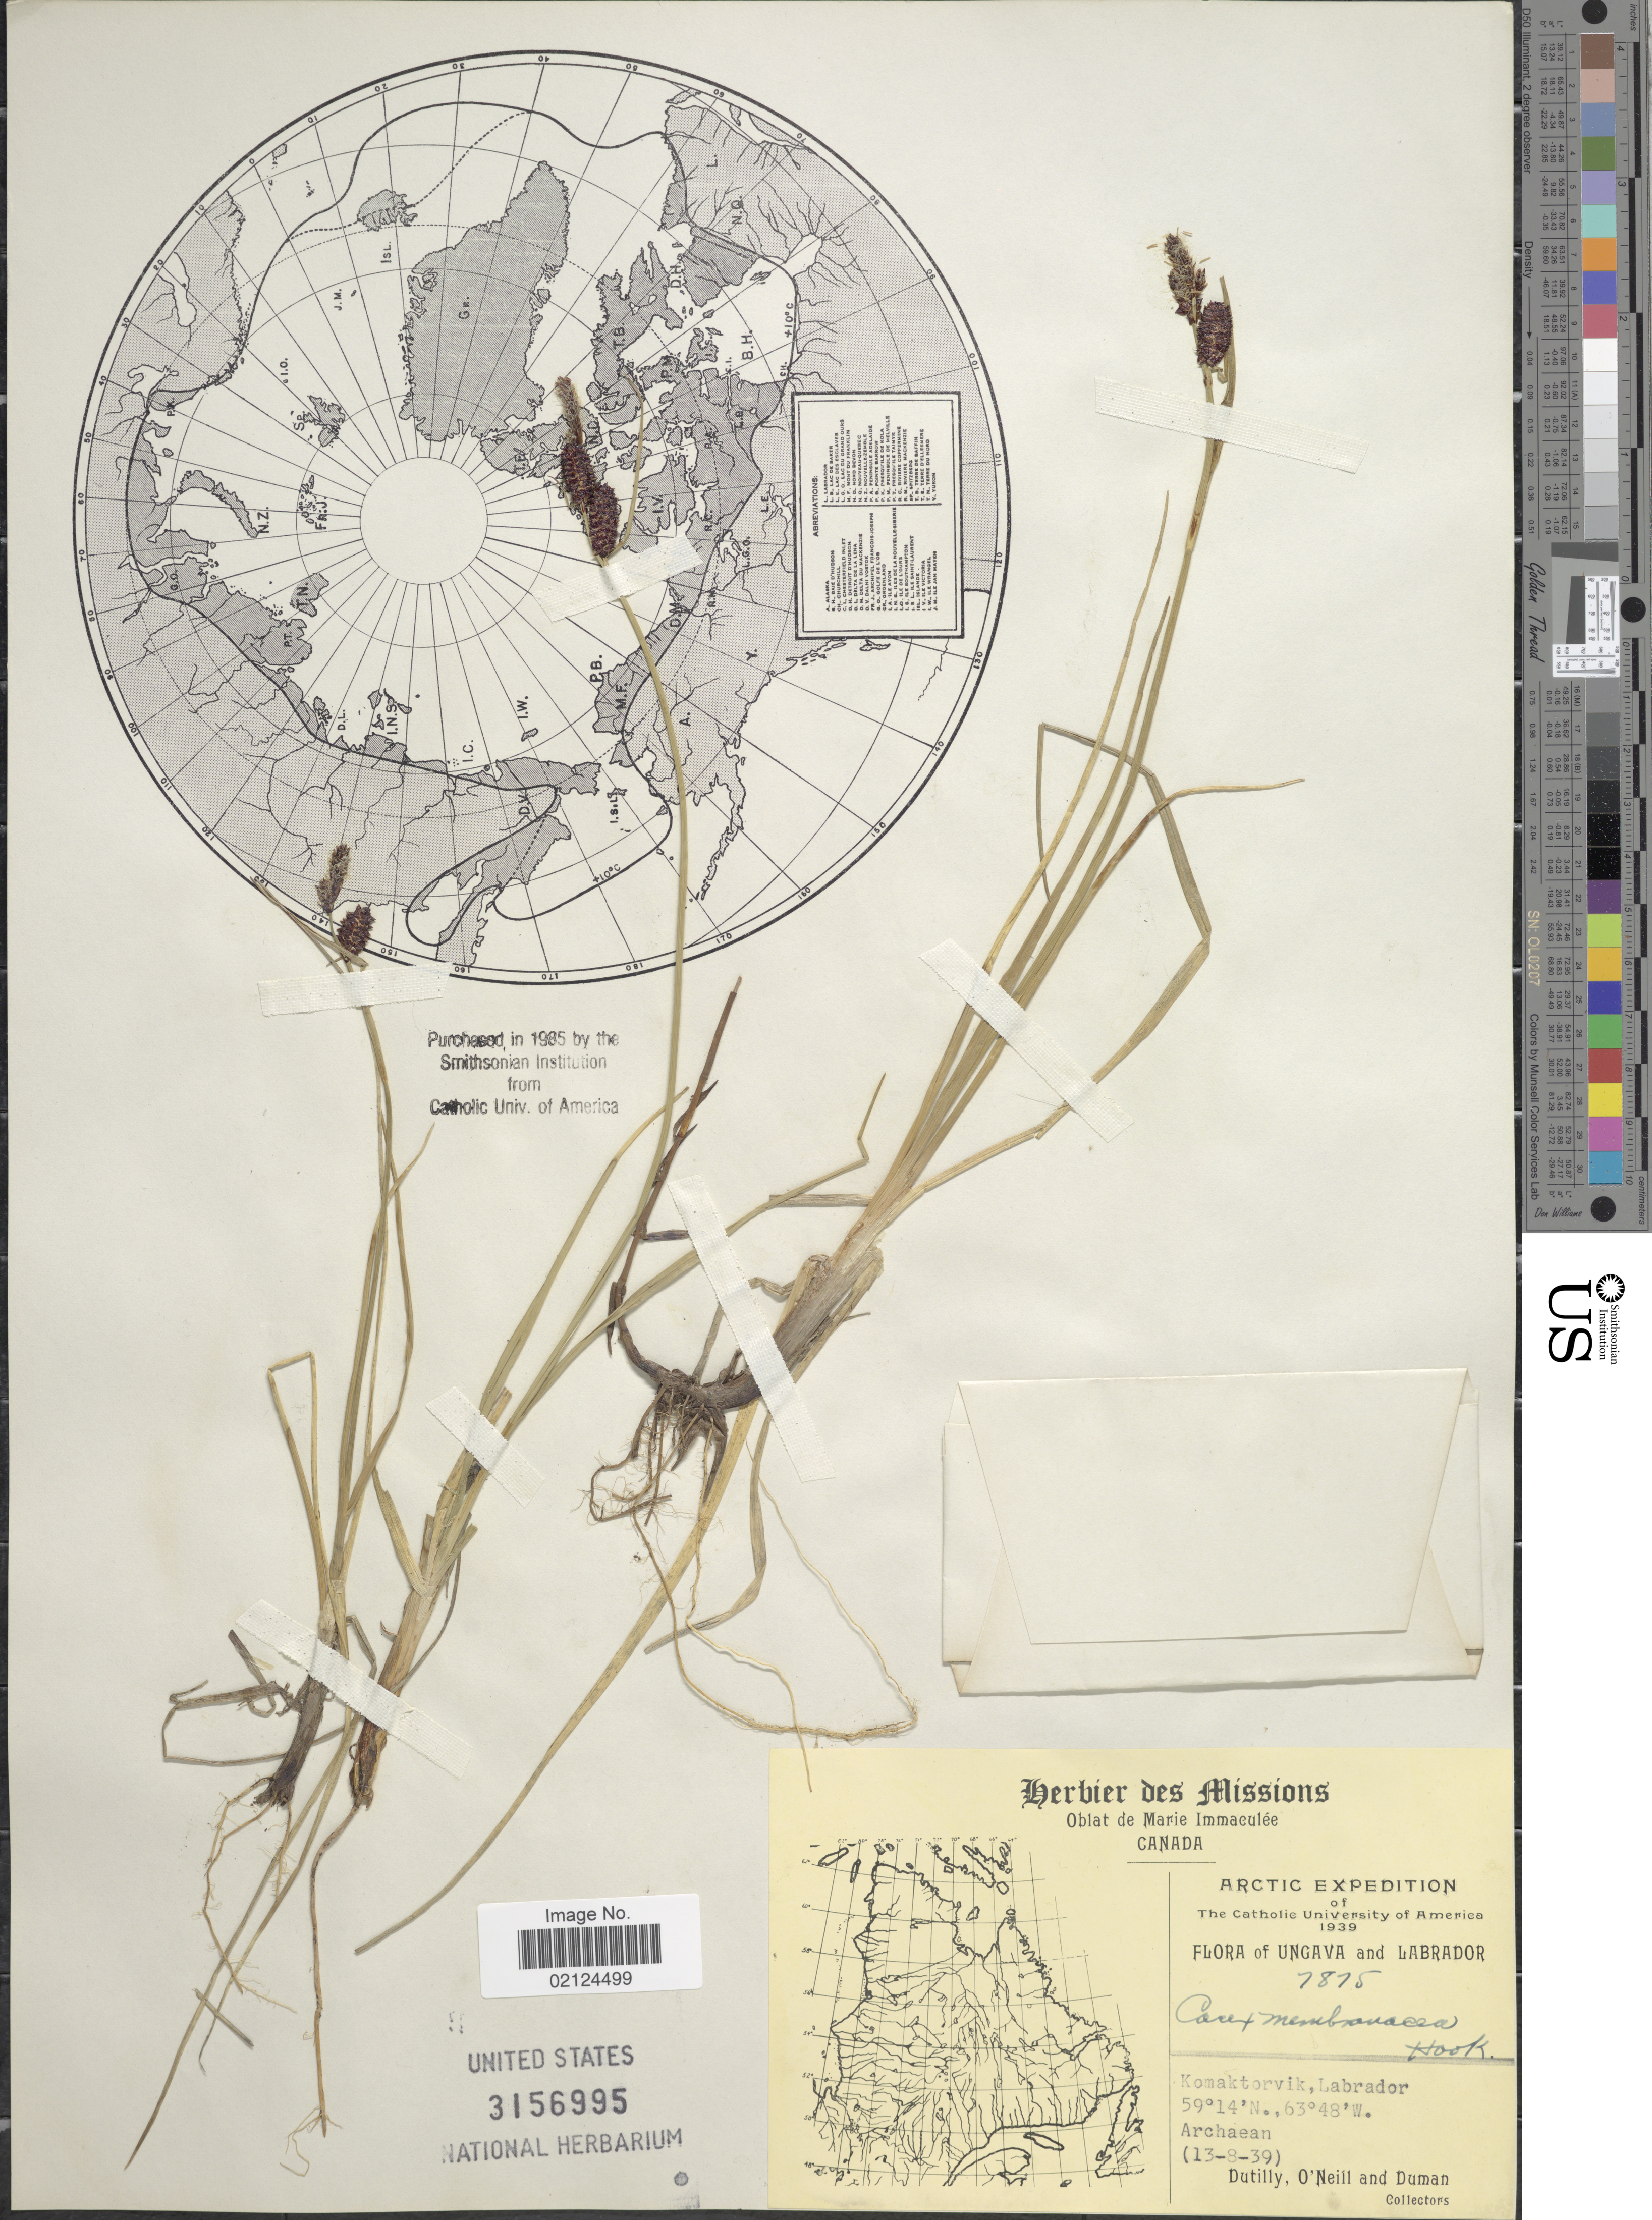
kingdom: Plantae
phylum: Tracheophyta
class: Liliopsida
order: Poales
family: Cyperaceae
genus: Carex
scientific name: Carex membranacea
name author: Hook.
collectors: -. Dutilly, O' Neill & -. Duman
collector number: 7875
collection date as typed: Transcribed d/m/y: 13/8/39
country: Canada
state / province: Newfoundland and Labrador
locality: Ungava and Labrador [unsure placement] Komaktorvik, Labrador. Arctic.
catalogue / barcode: US 3156995